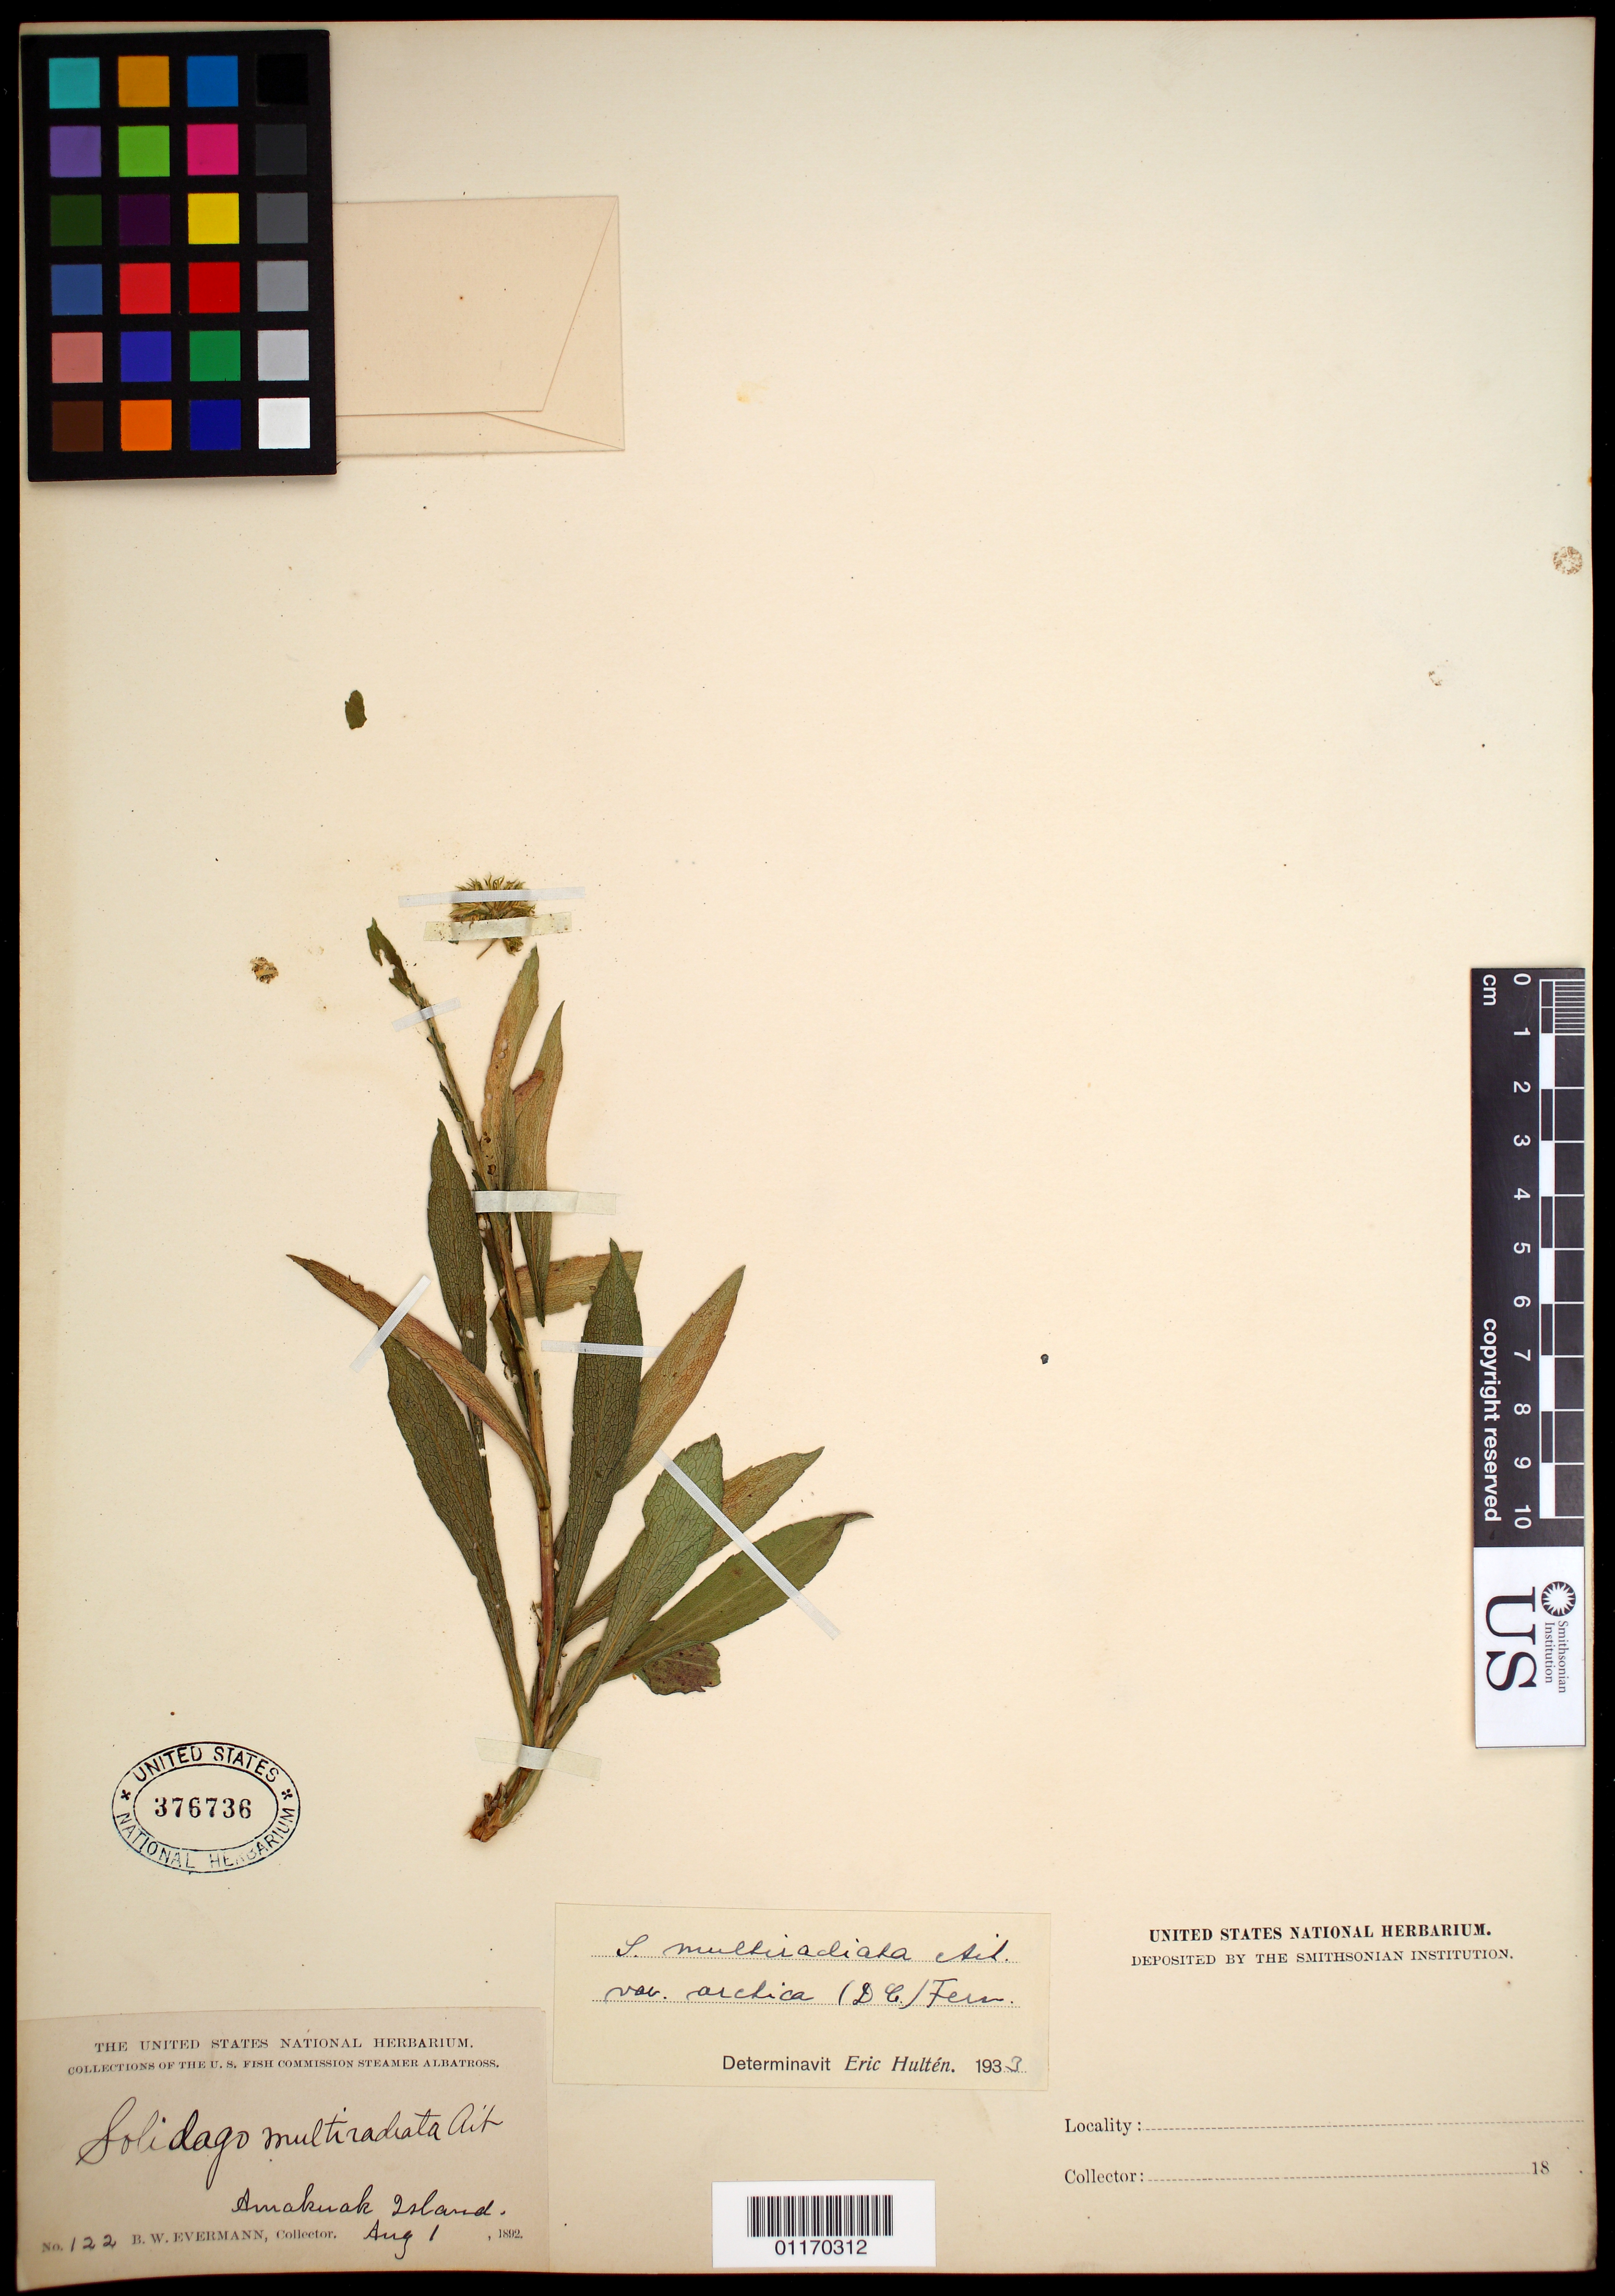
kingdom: Plantae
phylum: Tracheophyta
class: Magnoliopsida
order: Asterales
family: Asteraceae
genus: Solidago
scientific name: Solidago multiradiata var. arctica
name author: (DC.) Fernald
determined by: Hultén, [O.] Eric G.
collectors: B. W. Evermann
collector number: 122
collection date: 1892-08-01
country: United States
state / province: Alaska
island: Amakuak Island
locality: Amakuak Island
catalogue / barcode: US 376736